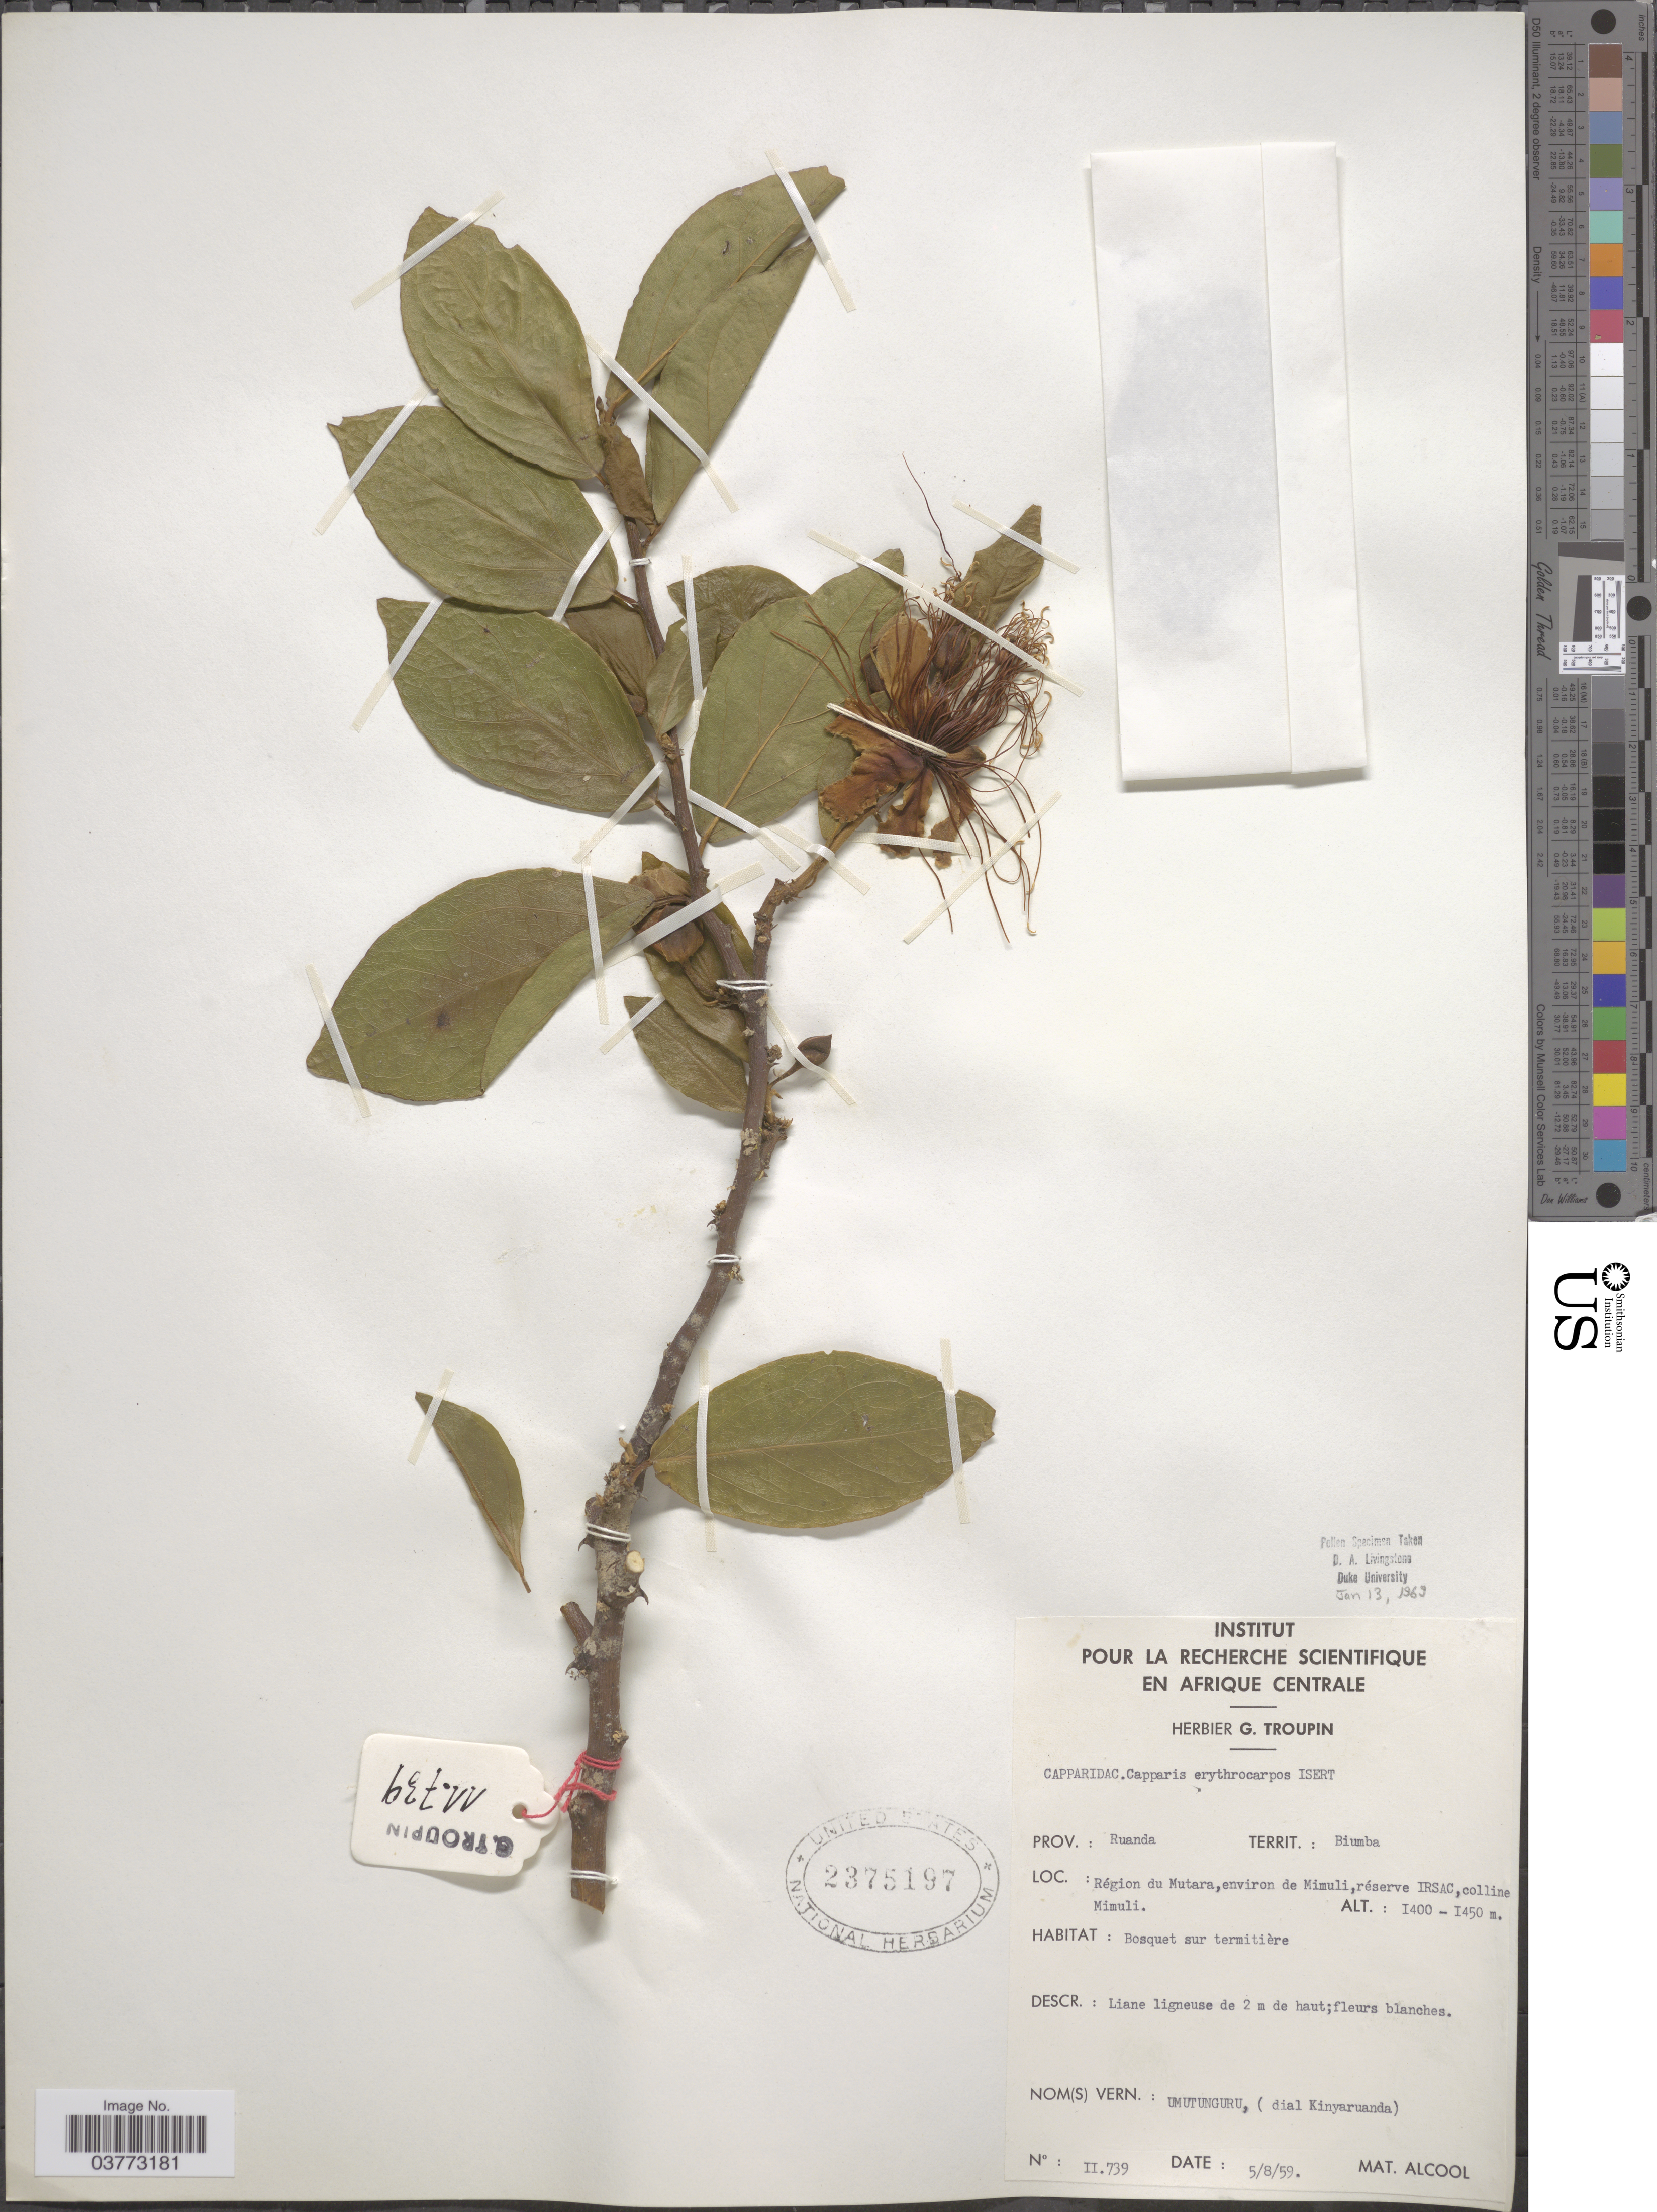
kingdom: Plantae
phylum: Tracheophyta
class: Magnoliopsida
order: Brassicales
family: Capparaceae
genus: Capparis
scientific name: Capparis erythrocarpos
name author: Isert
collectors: ex herb. G. Troupin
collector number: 11739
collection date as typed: Transcribed d/m/y: 5/8/59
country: Rwanda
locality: Territ.: Biumba. Région du Mutara, environ de Mimuli, réserve IRSAC, colline Mimuli.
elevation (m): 1400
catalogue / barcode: US 2375197